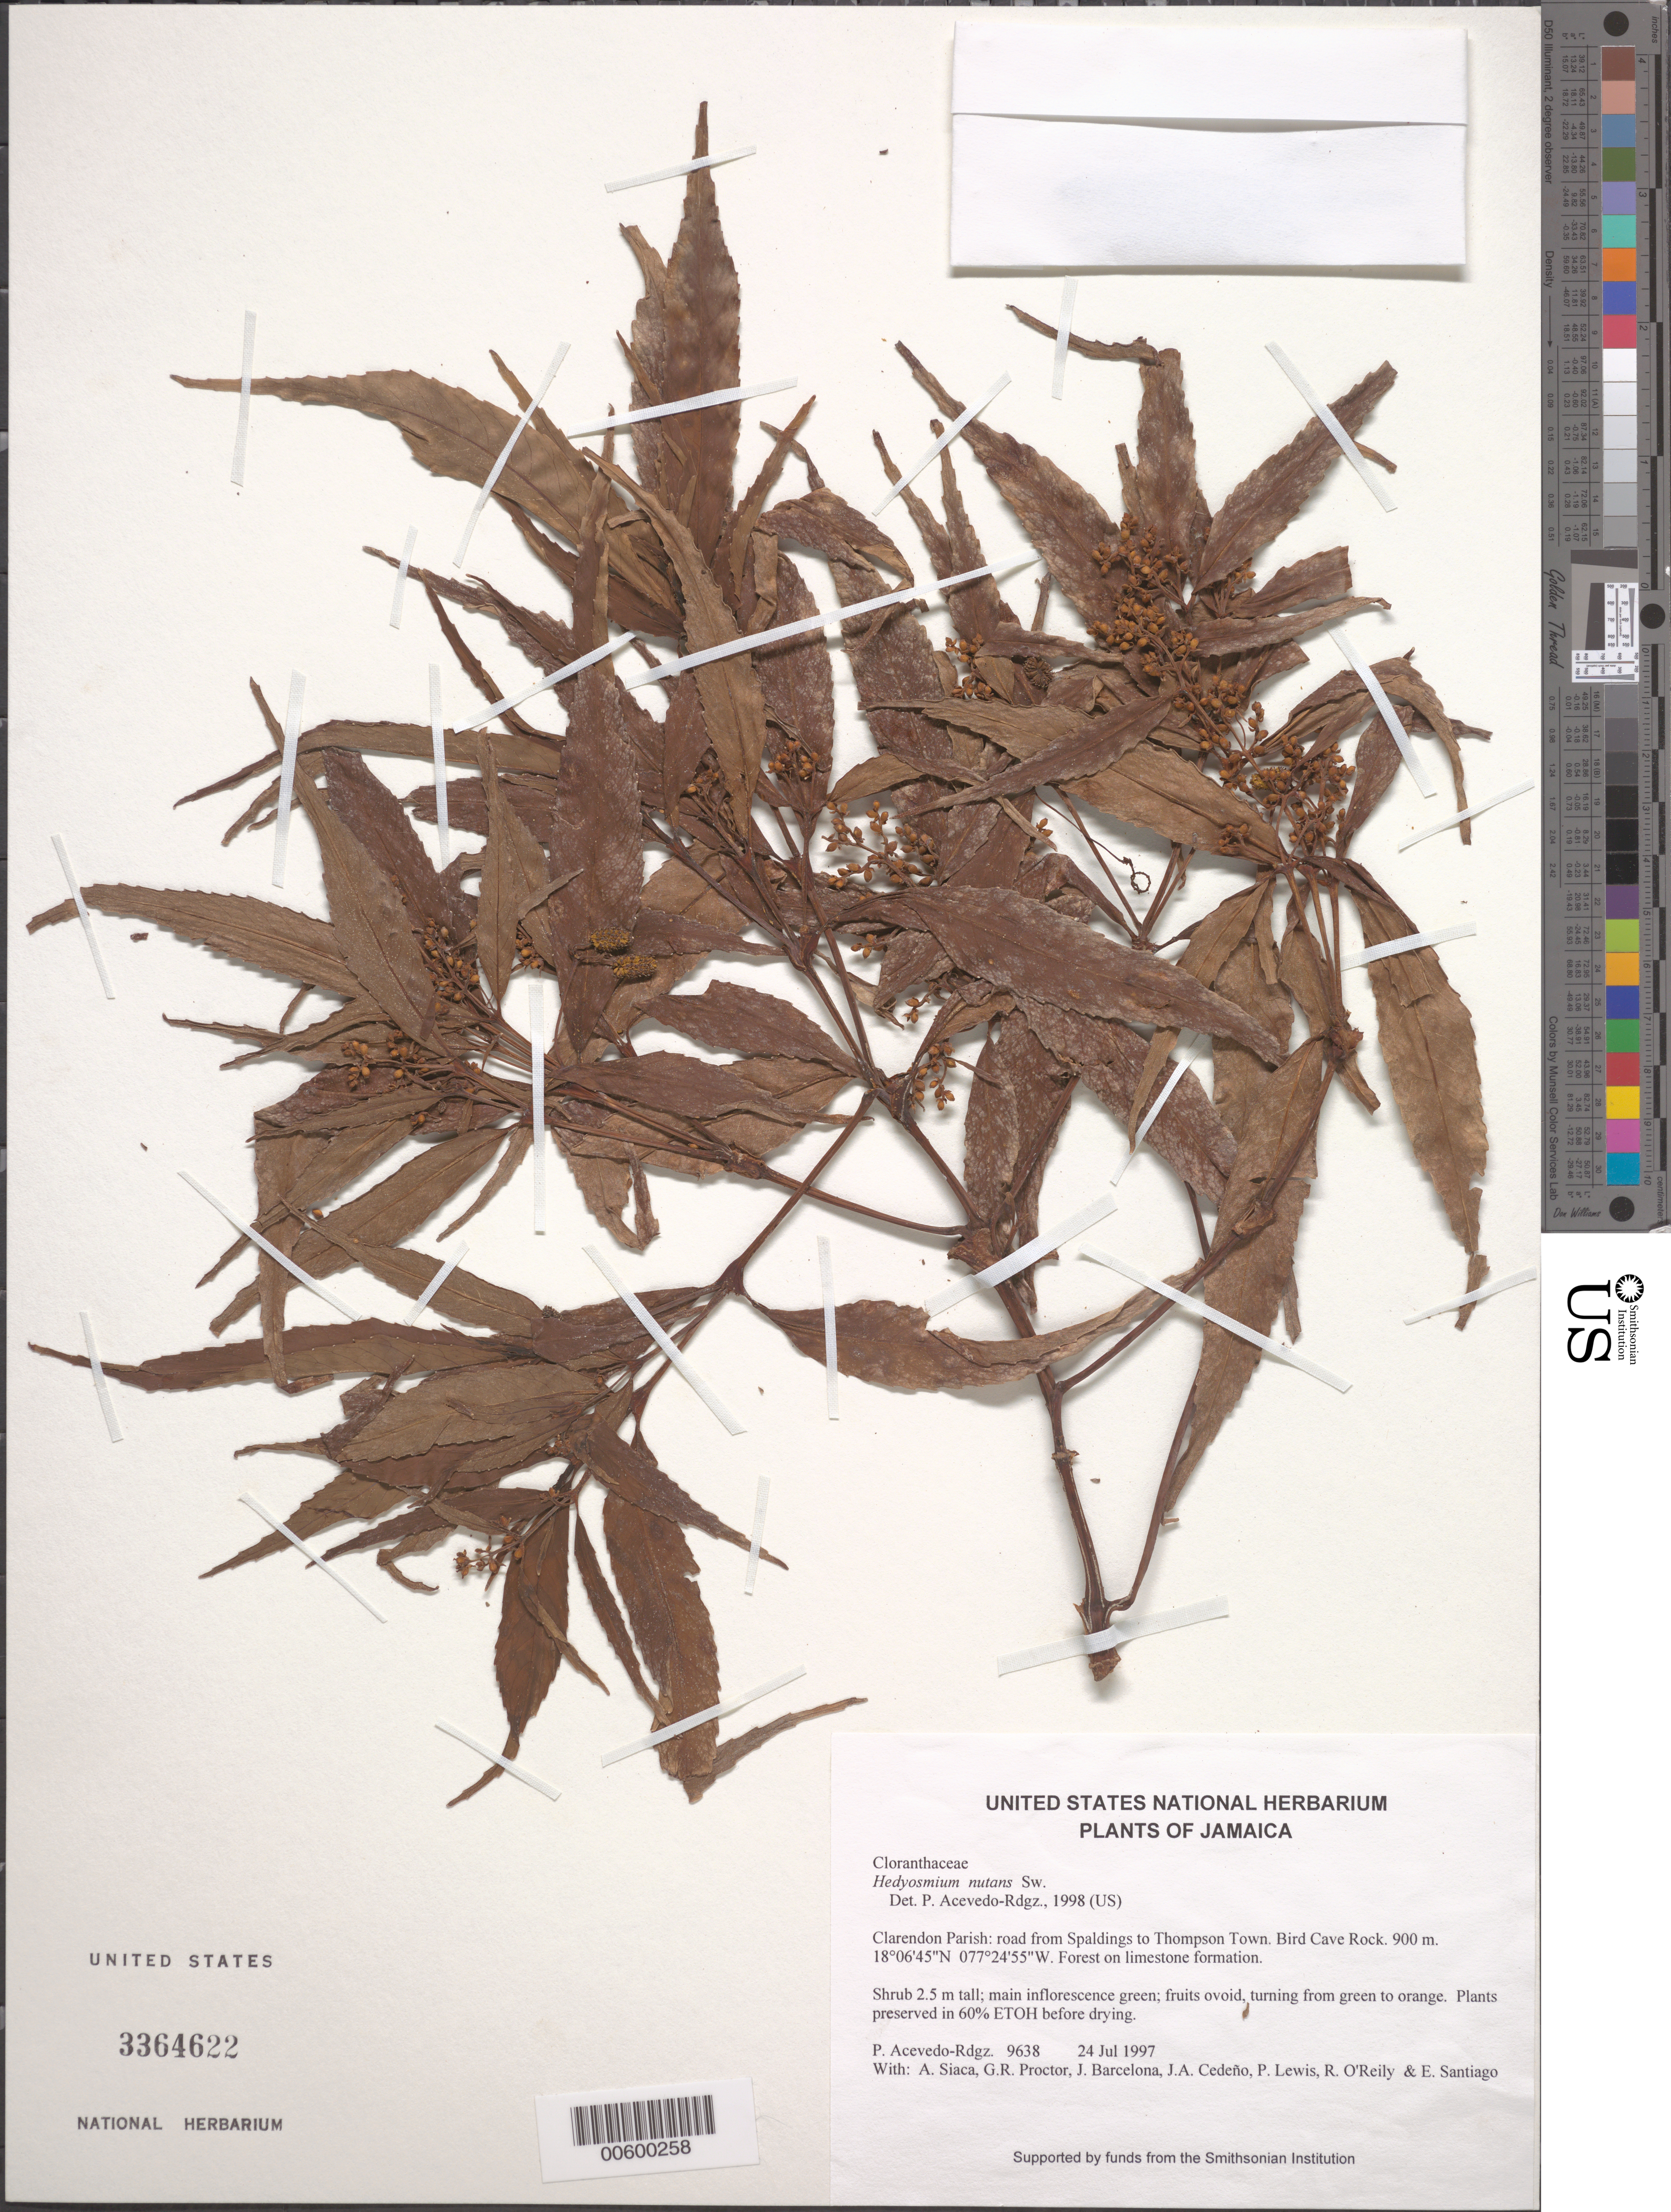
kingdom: Plantae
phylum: Tracheophyta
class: Magnoliopsida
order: Chloranthales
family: Chloranthaceae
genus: Hedyosmum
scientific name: Hedyosmum nutans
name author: Sw.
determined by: Acevedo-Rodríguez, P., (BOT), Smithsonian Institution - National Museum of Natural History (UNITED STATES)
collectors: P. Acevedo-Rodr., A. Siaca, G. R. Proctor, J. Barcelona, J. A. Cedeño M., P. Lewis & R. O'Reilly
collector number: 9638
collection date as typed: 24 Jul 1997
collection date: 1997-07-24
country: Jamaica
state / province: Clarendon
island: Jamaica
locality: Clarendon Parish: road from Spaldings to Thompson Town. Bird Cave Rock.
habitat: Forest on limestone formation.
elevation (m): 900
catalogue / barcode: US 3364622